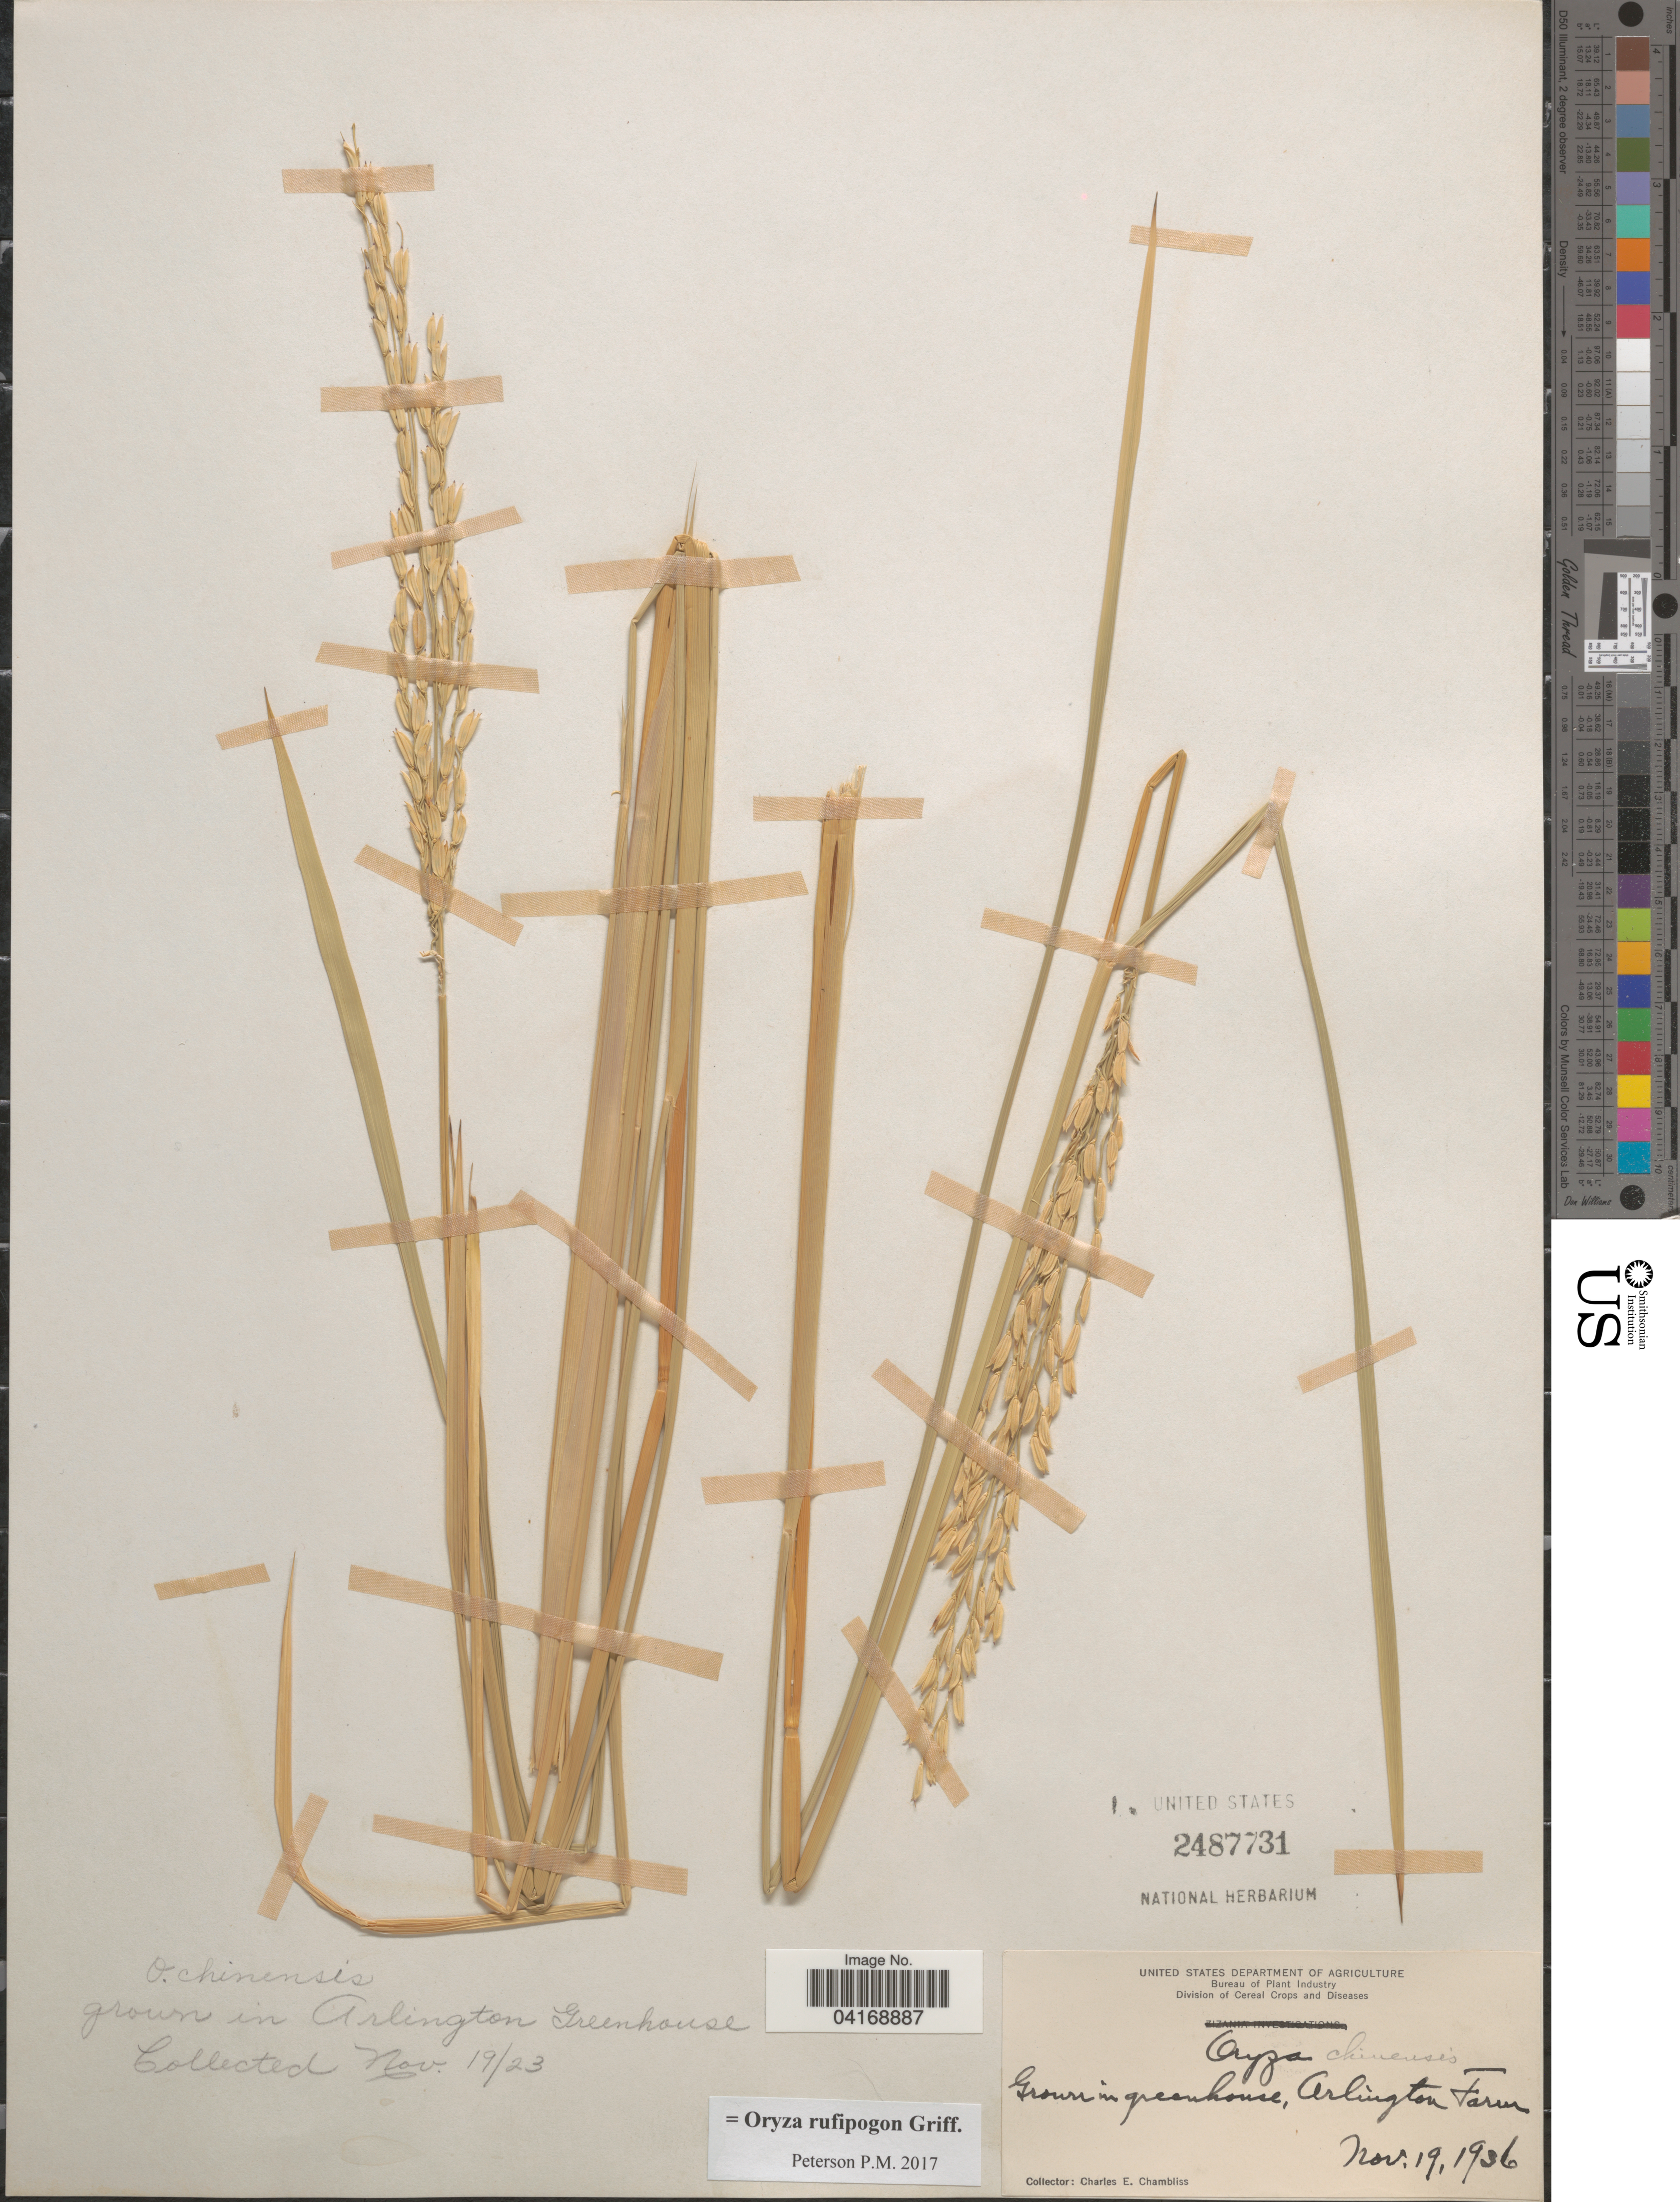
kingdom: Plantae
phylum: Tracheophyta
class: Liliopsida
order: Poales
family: Poaceae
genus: Oryza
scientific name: Oryza rufipogon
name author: Griffith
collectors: C. Chambliss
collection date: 1936-11-19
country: United States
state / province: Virginia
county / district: Arlington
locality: In greenhouse, Arlington Farm.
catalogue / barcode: US 2487731